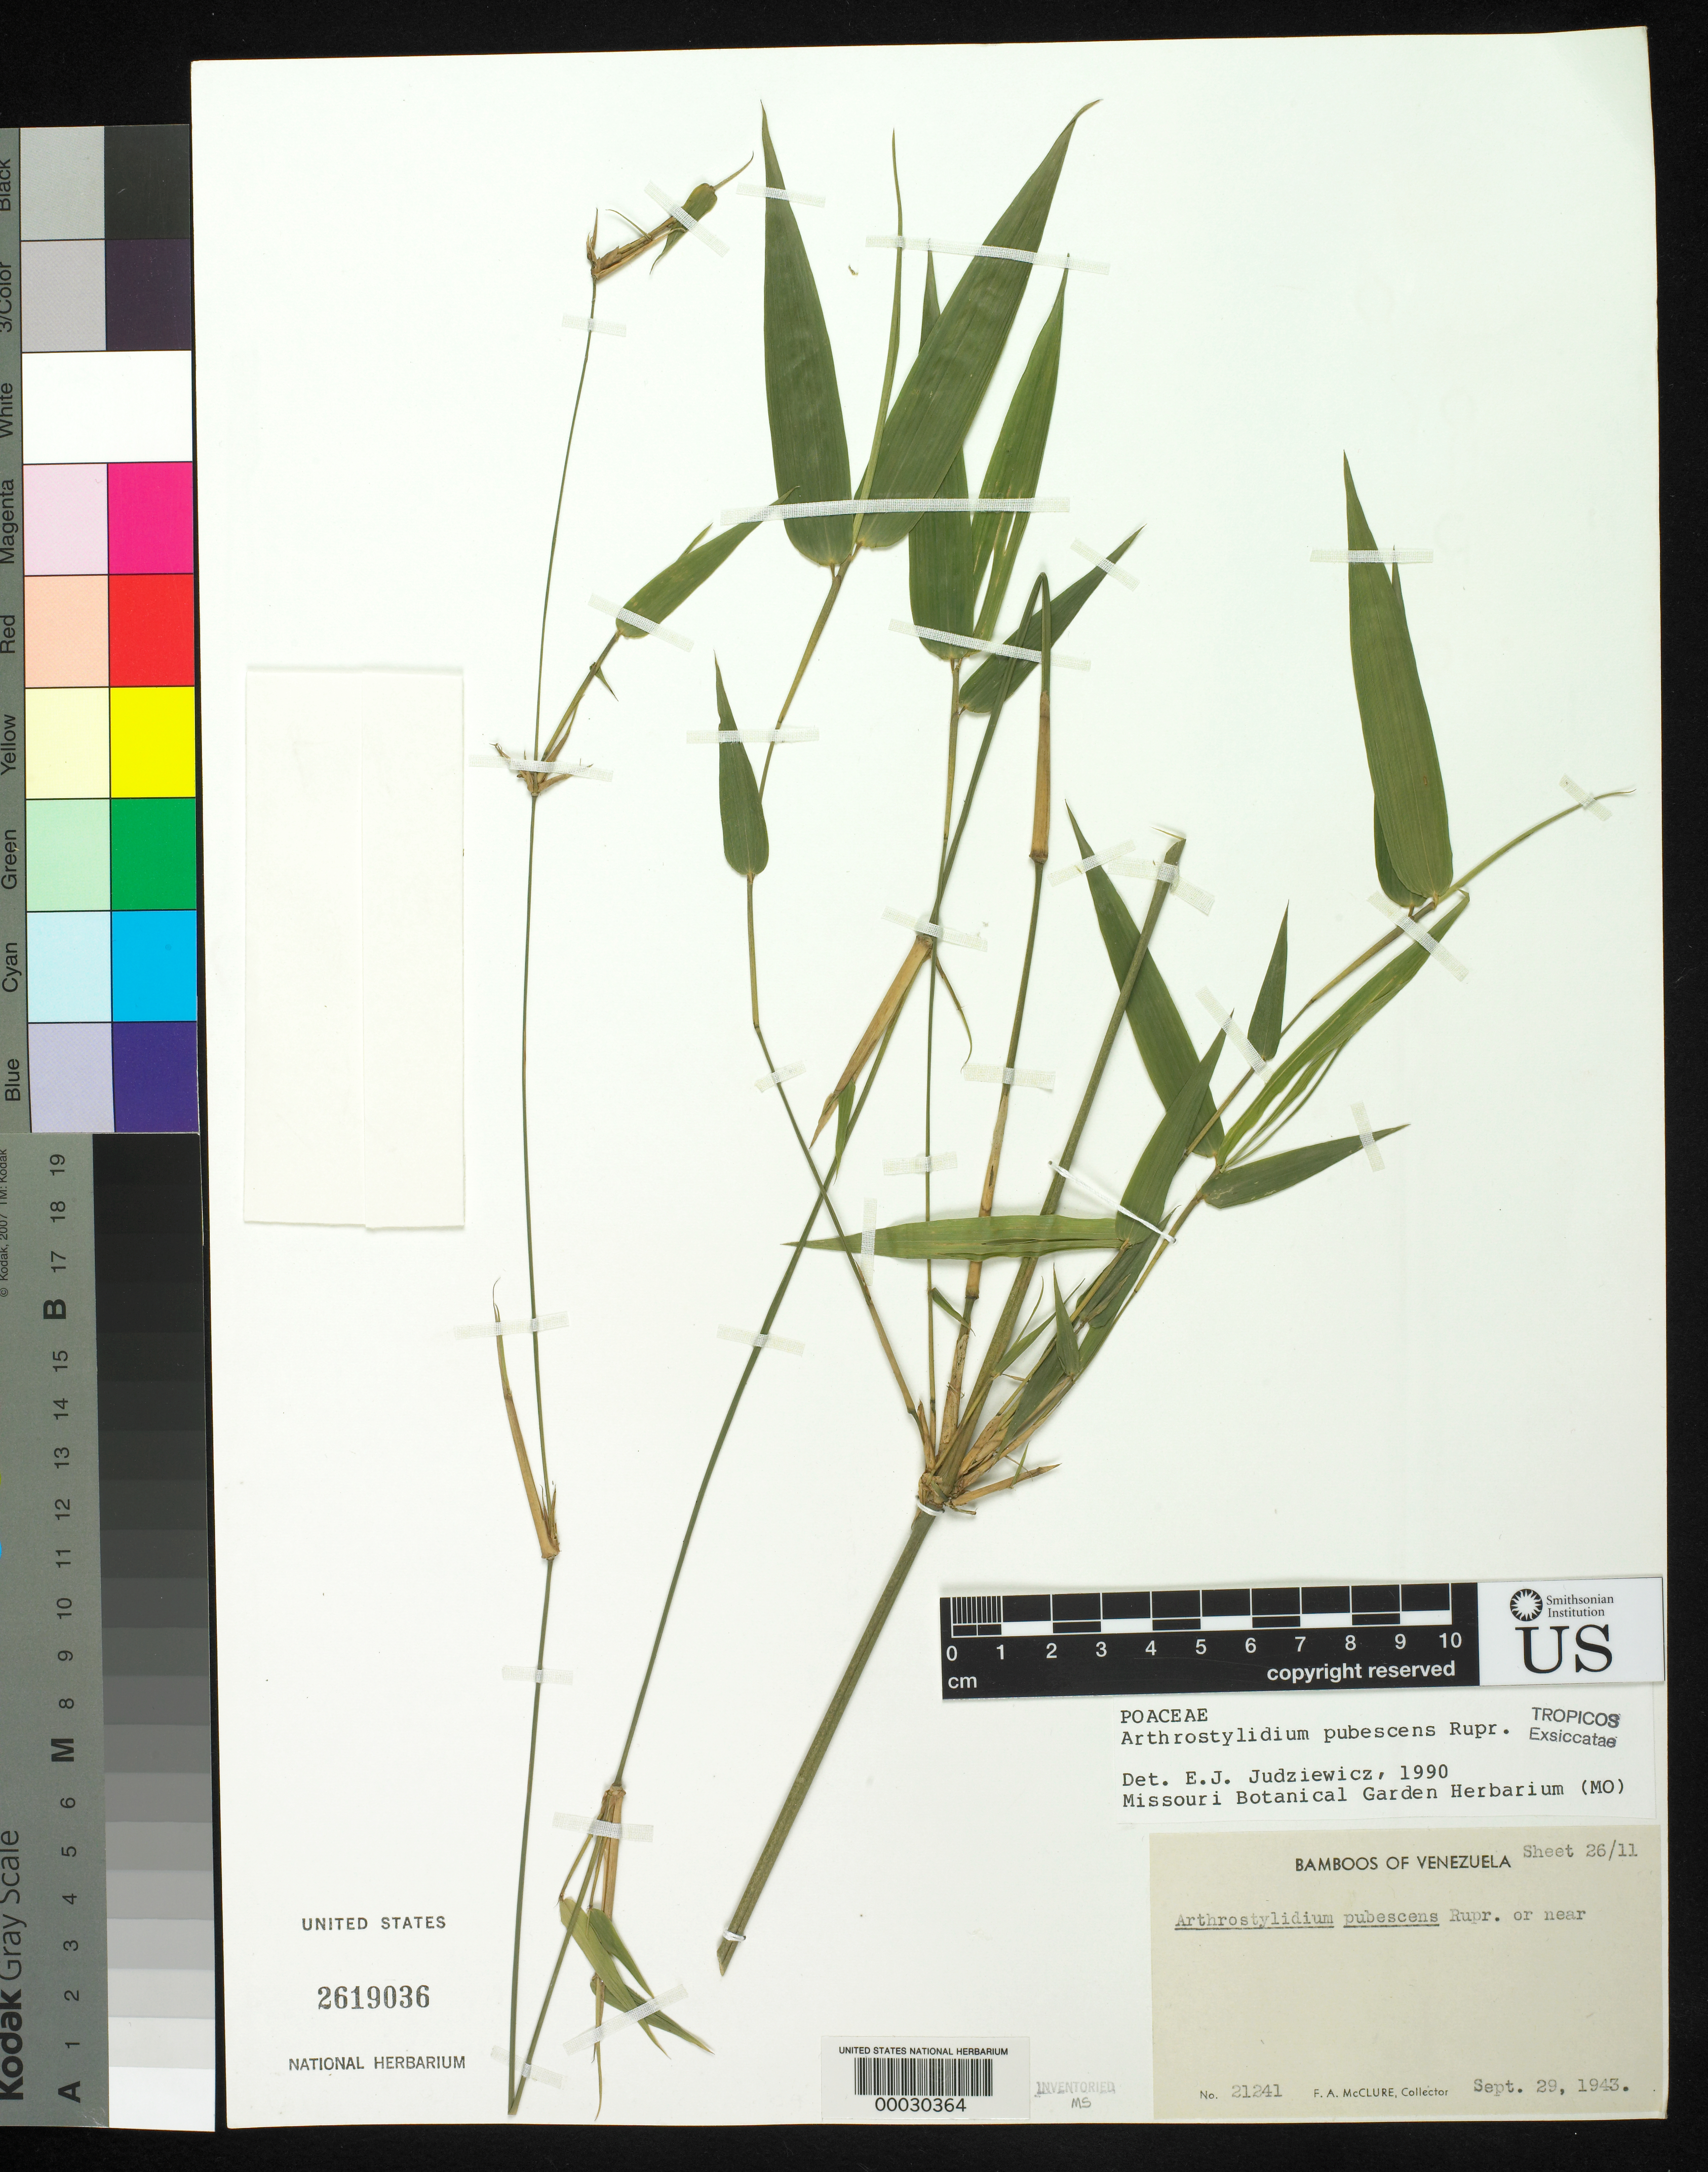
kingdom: Plantae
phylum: Tracheophyta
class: Liliopsida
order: Poales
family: Poaceae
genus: Arthrostylidium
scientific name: Arthrostylidium pubescens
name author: Rupr.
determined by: Judziewicz, E. J.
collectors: F. A. McClure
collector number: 21241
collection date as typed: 29 Sep 1943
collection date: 1943-09-29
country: Venezuela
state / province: Distrito Federal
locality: El junquito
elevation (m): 1200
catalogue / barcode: US 2619036